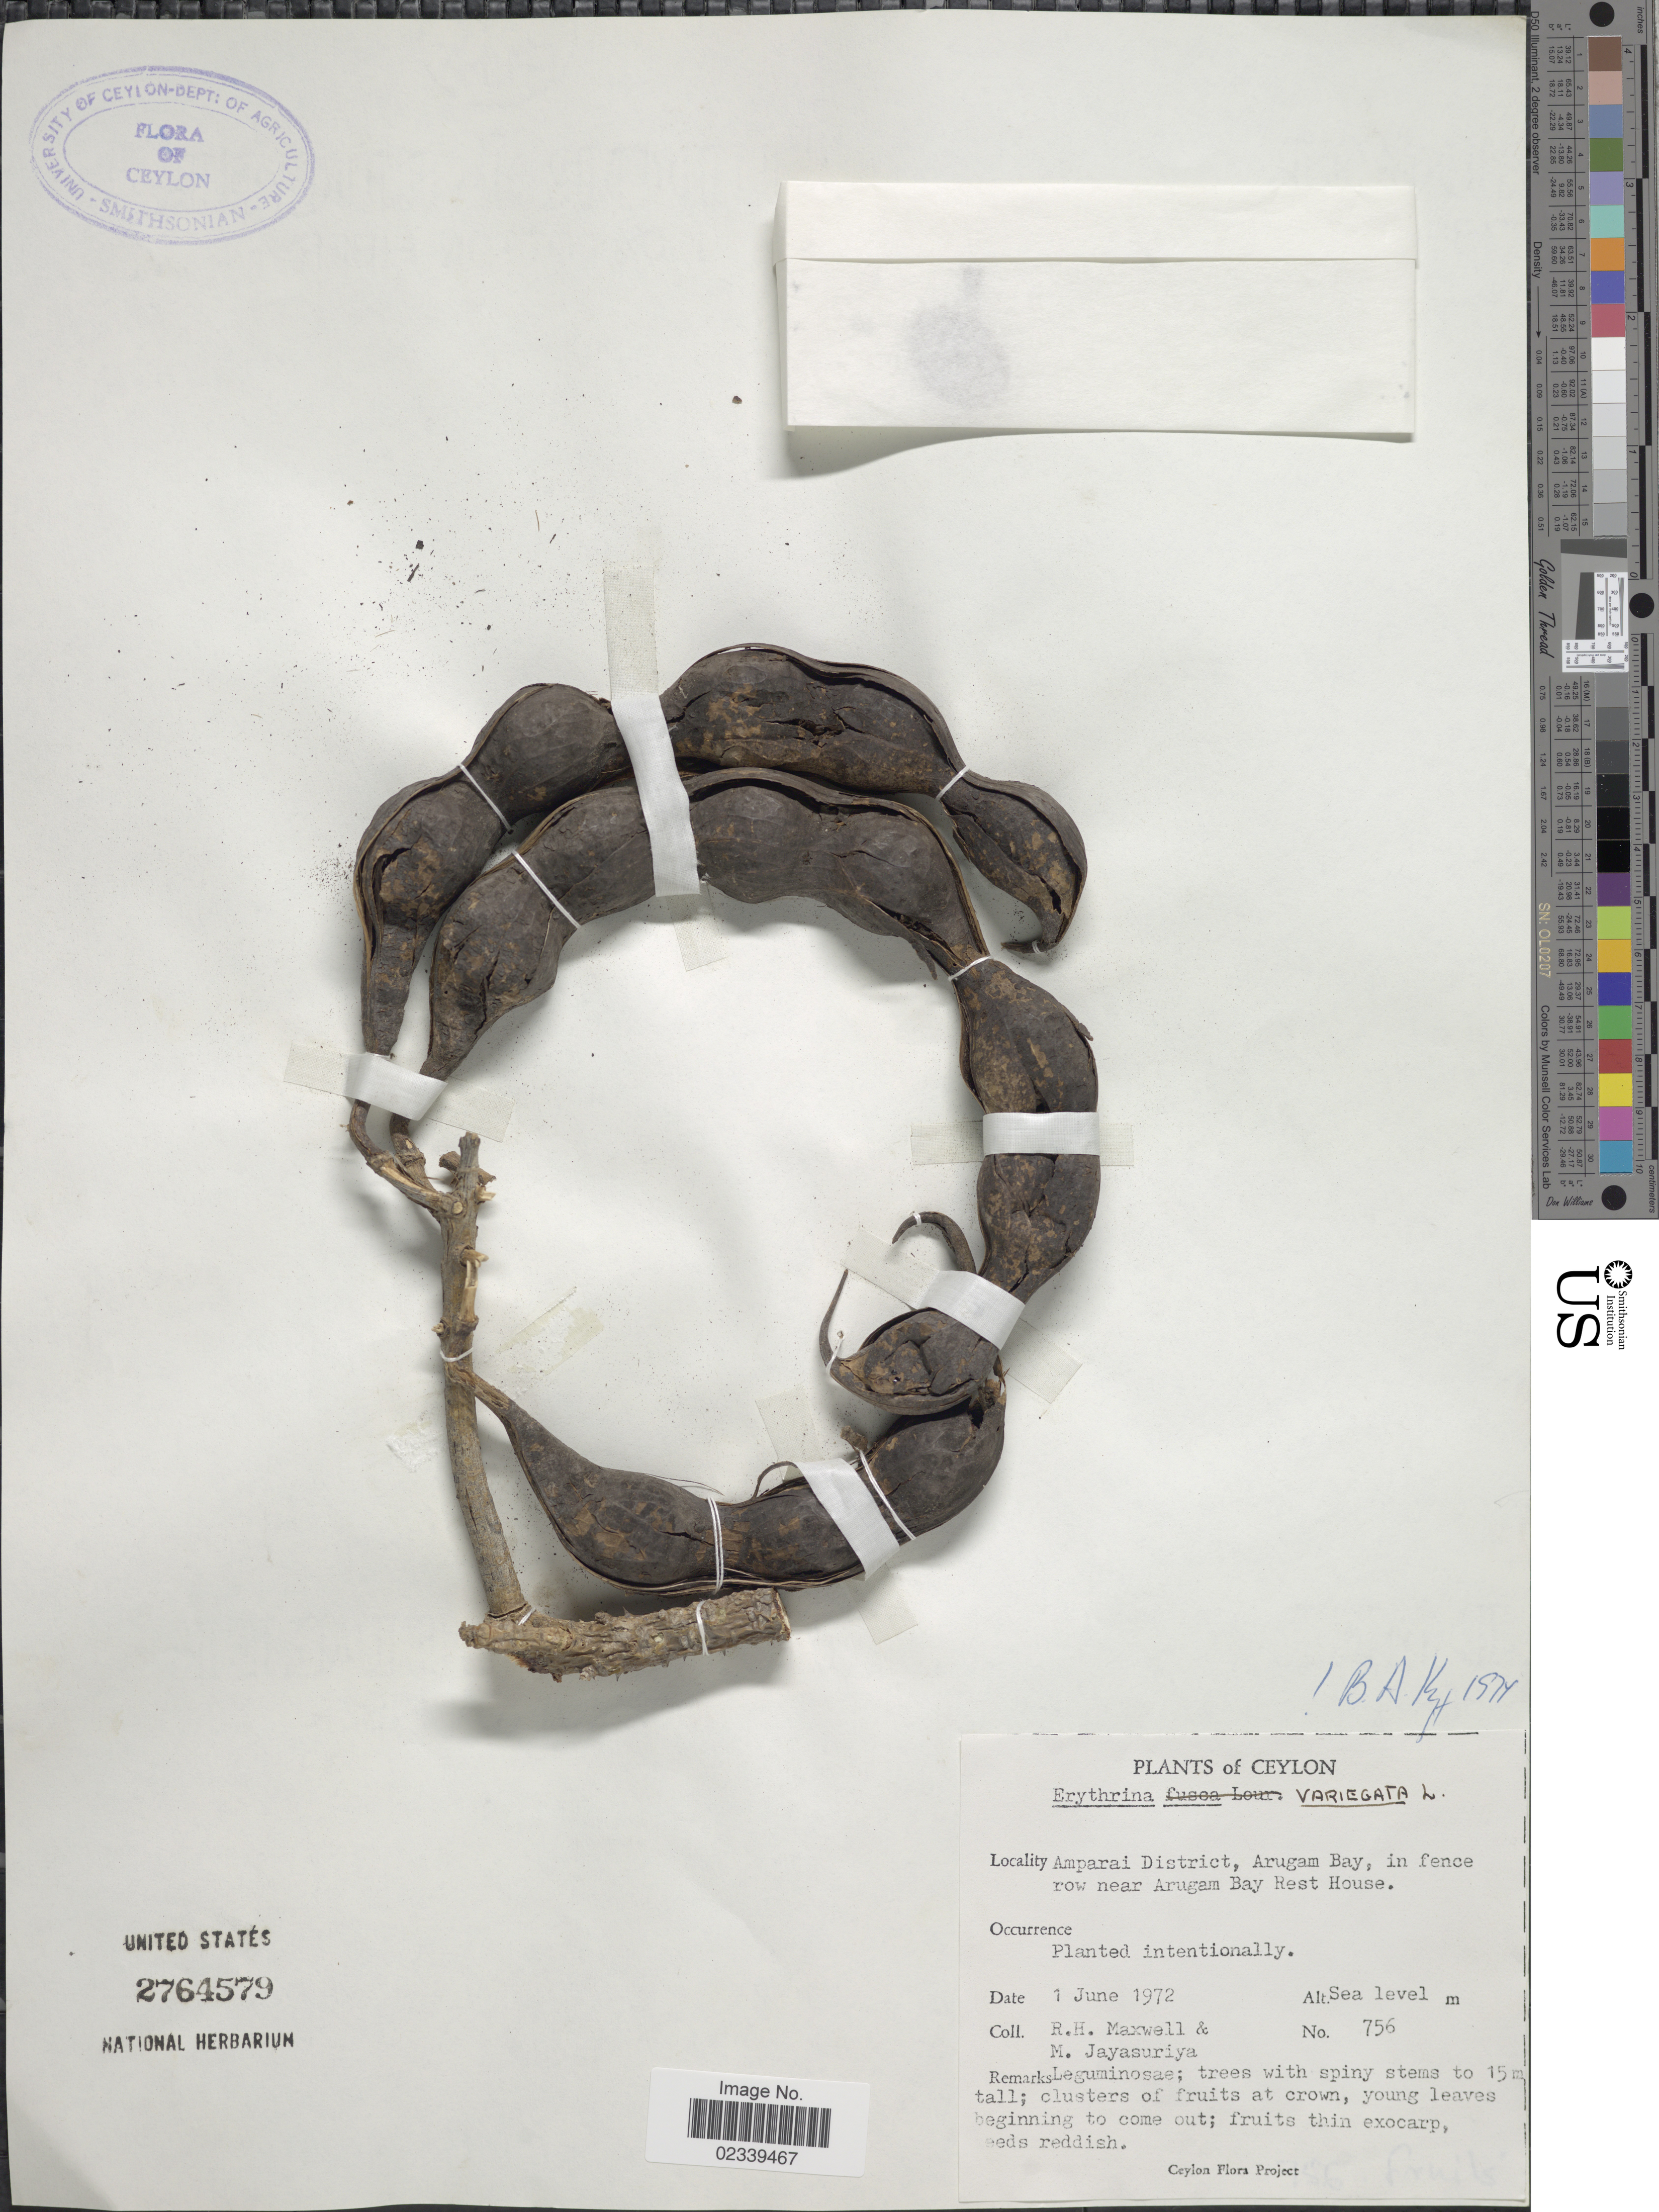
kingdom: Plantae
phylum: Tracheophyta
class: Magnoliopsida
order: Fabales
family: Fabaceae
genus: Erythrina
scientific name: Erythrina variegata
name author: L.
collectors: R. Maxwell & M. Jayasuriya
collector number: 756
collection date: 1972-06-01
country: Sri Lanka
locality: Ceylon, Amparai District, Arugam Bay, in fence row near Arugam Bay Rest House.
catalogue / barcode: US 2764579